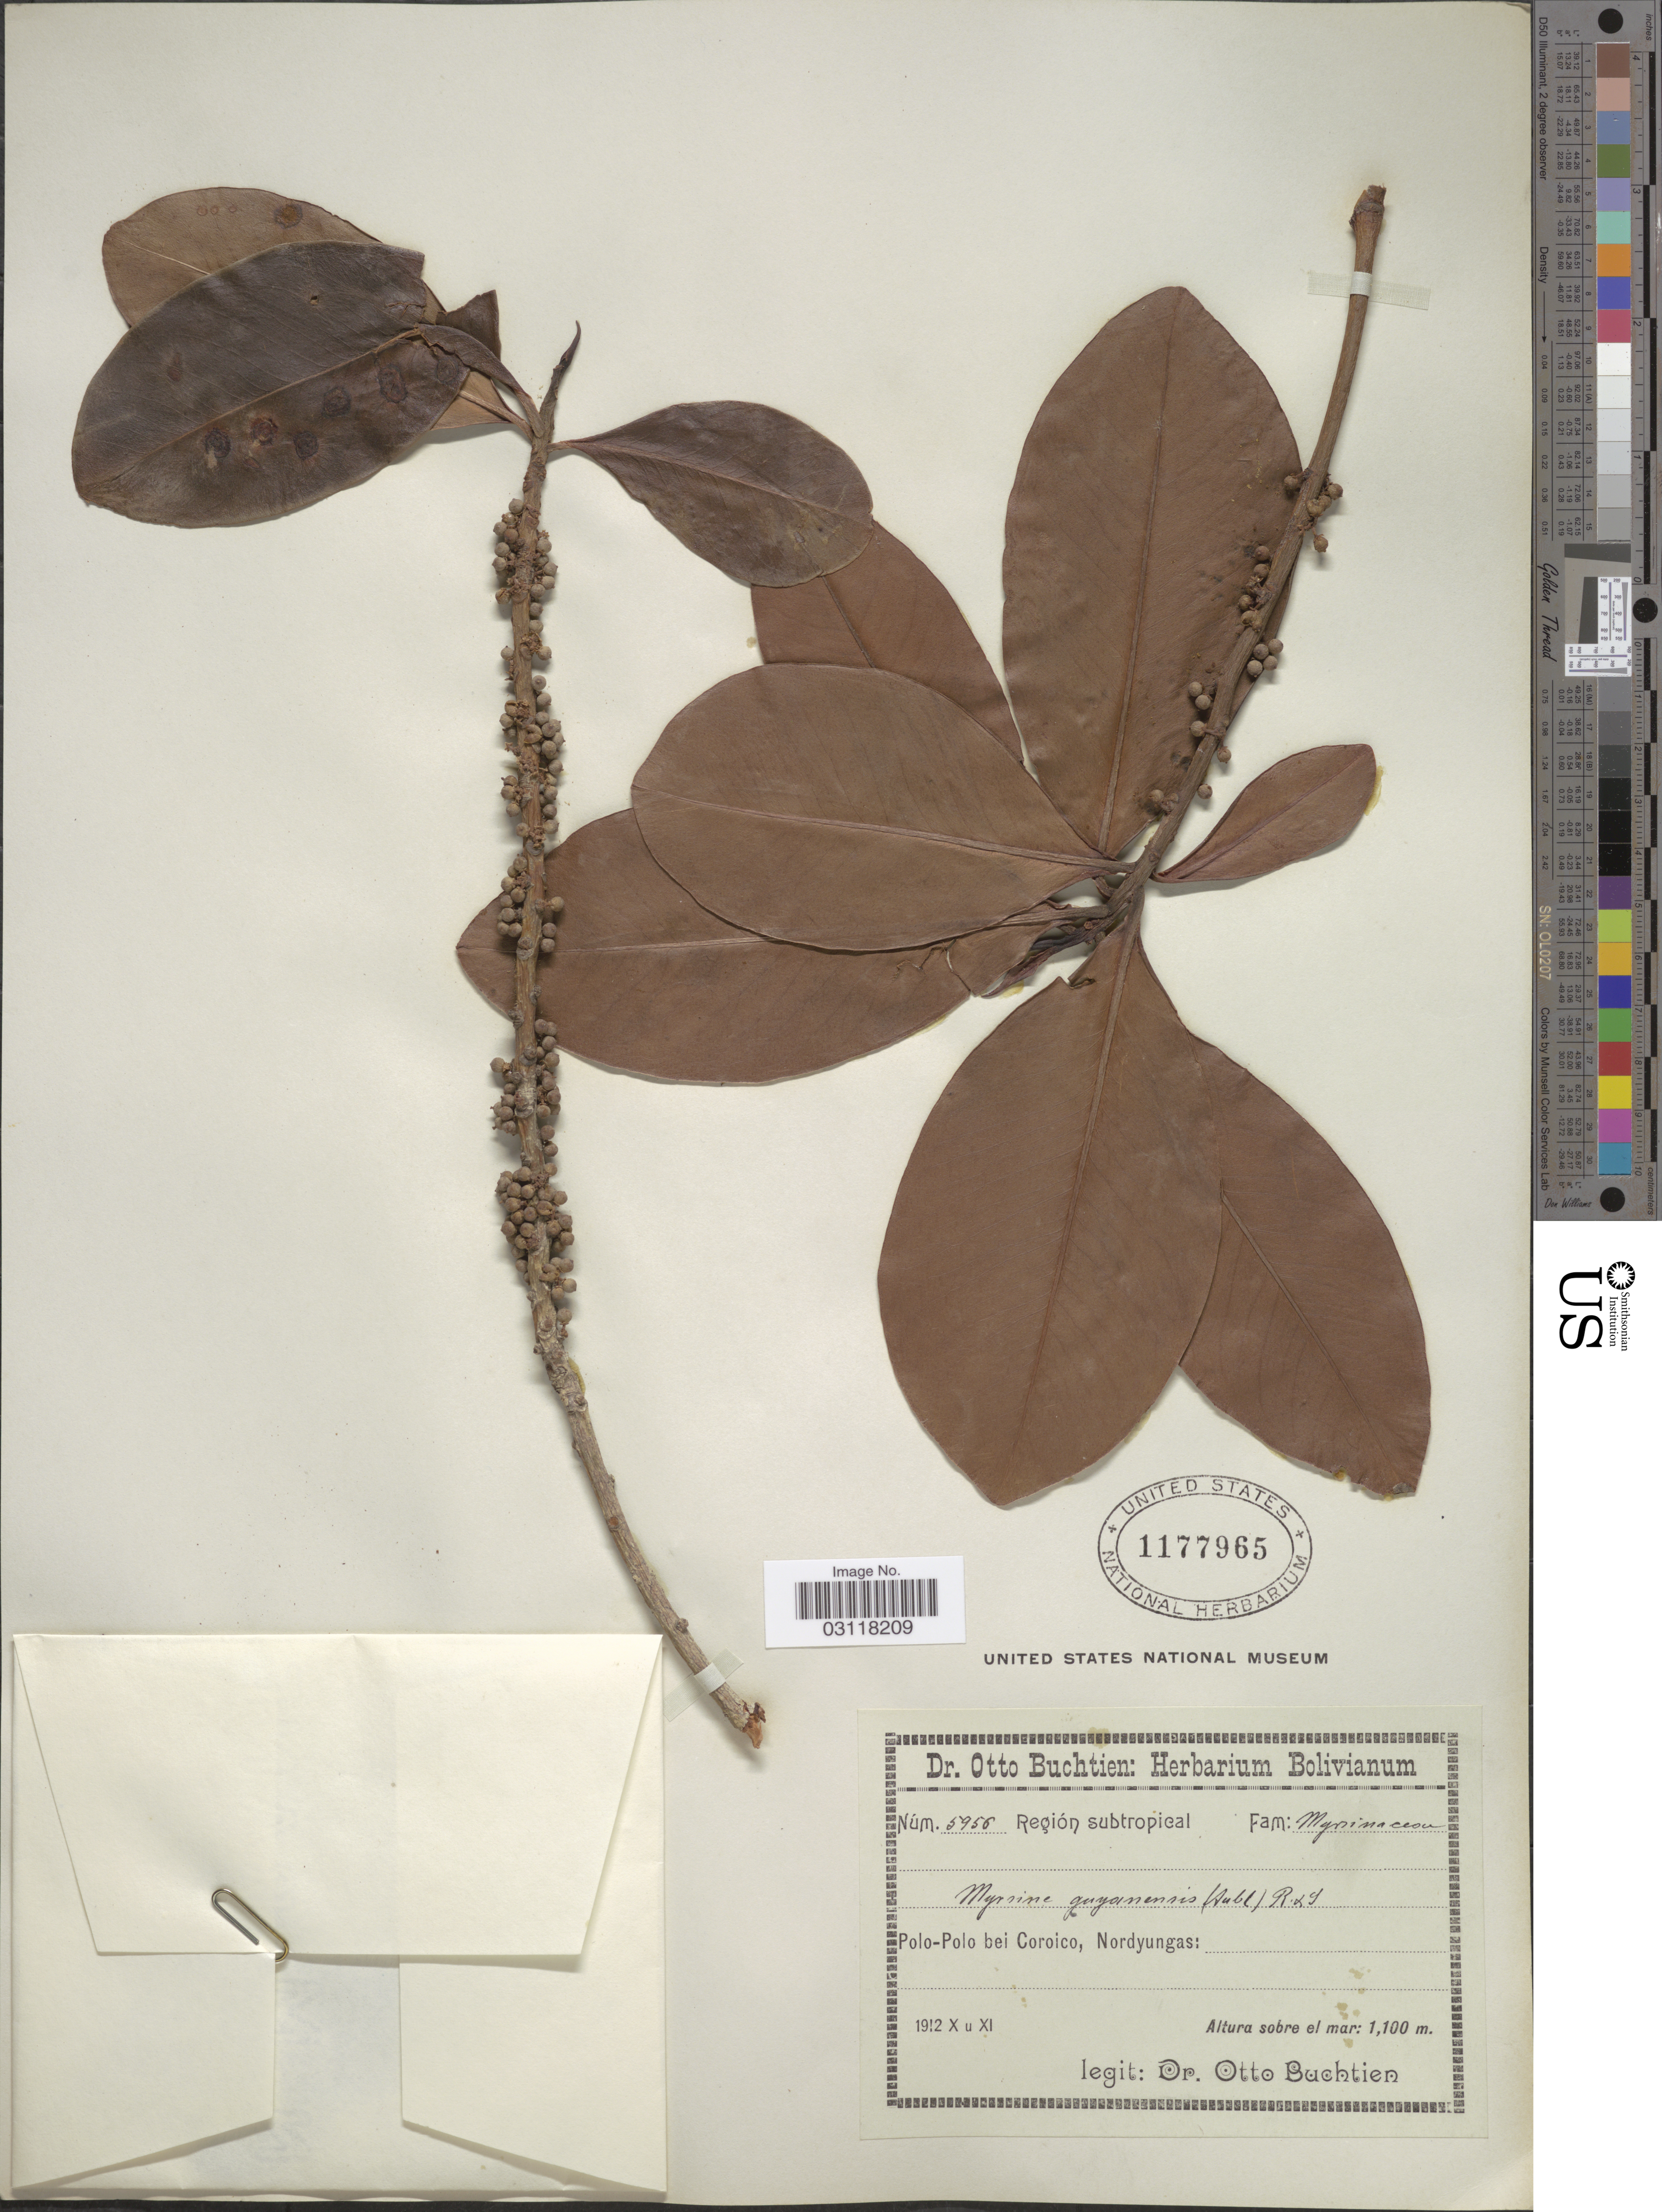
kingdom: Plantae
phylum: Tracheophyta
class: Magnoliopsida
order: Ericales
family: Primulaceae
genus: Rapanea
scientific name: Rapanea guianensis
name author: Aubl.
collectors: O. Buchtien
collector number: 5956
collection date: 1912-10/1912-11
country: Bolivia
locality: Región subtropical. Polo-Polo bei Coroico, Nordyungas.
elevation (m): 1100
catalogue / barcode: US 1177965